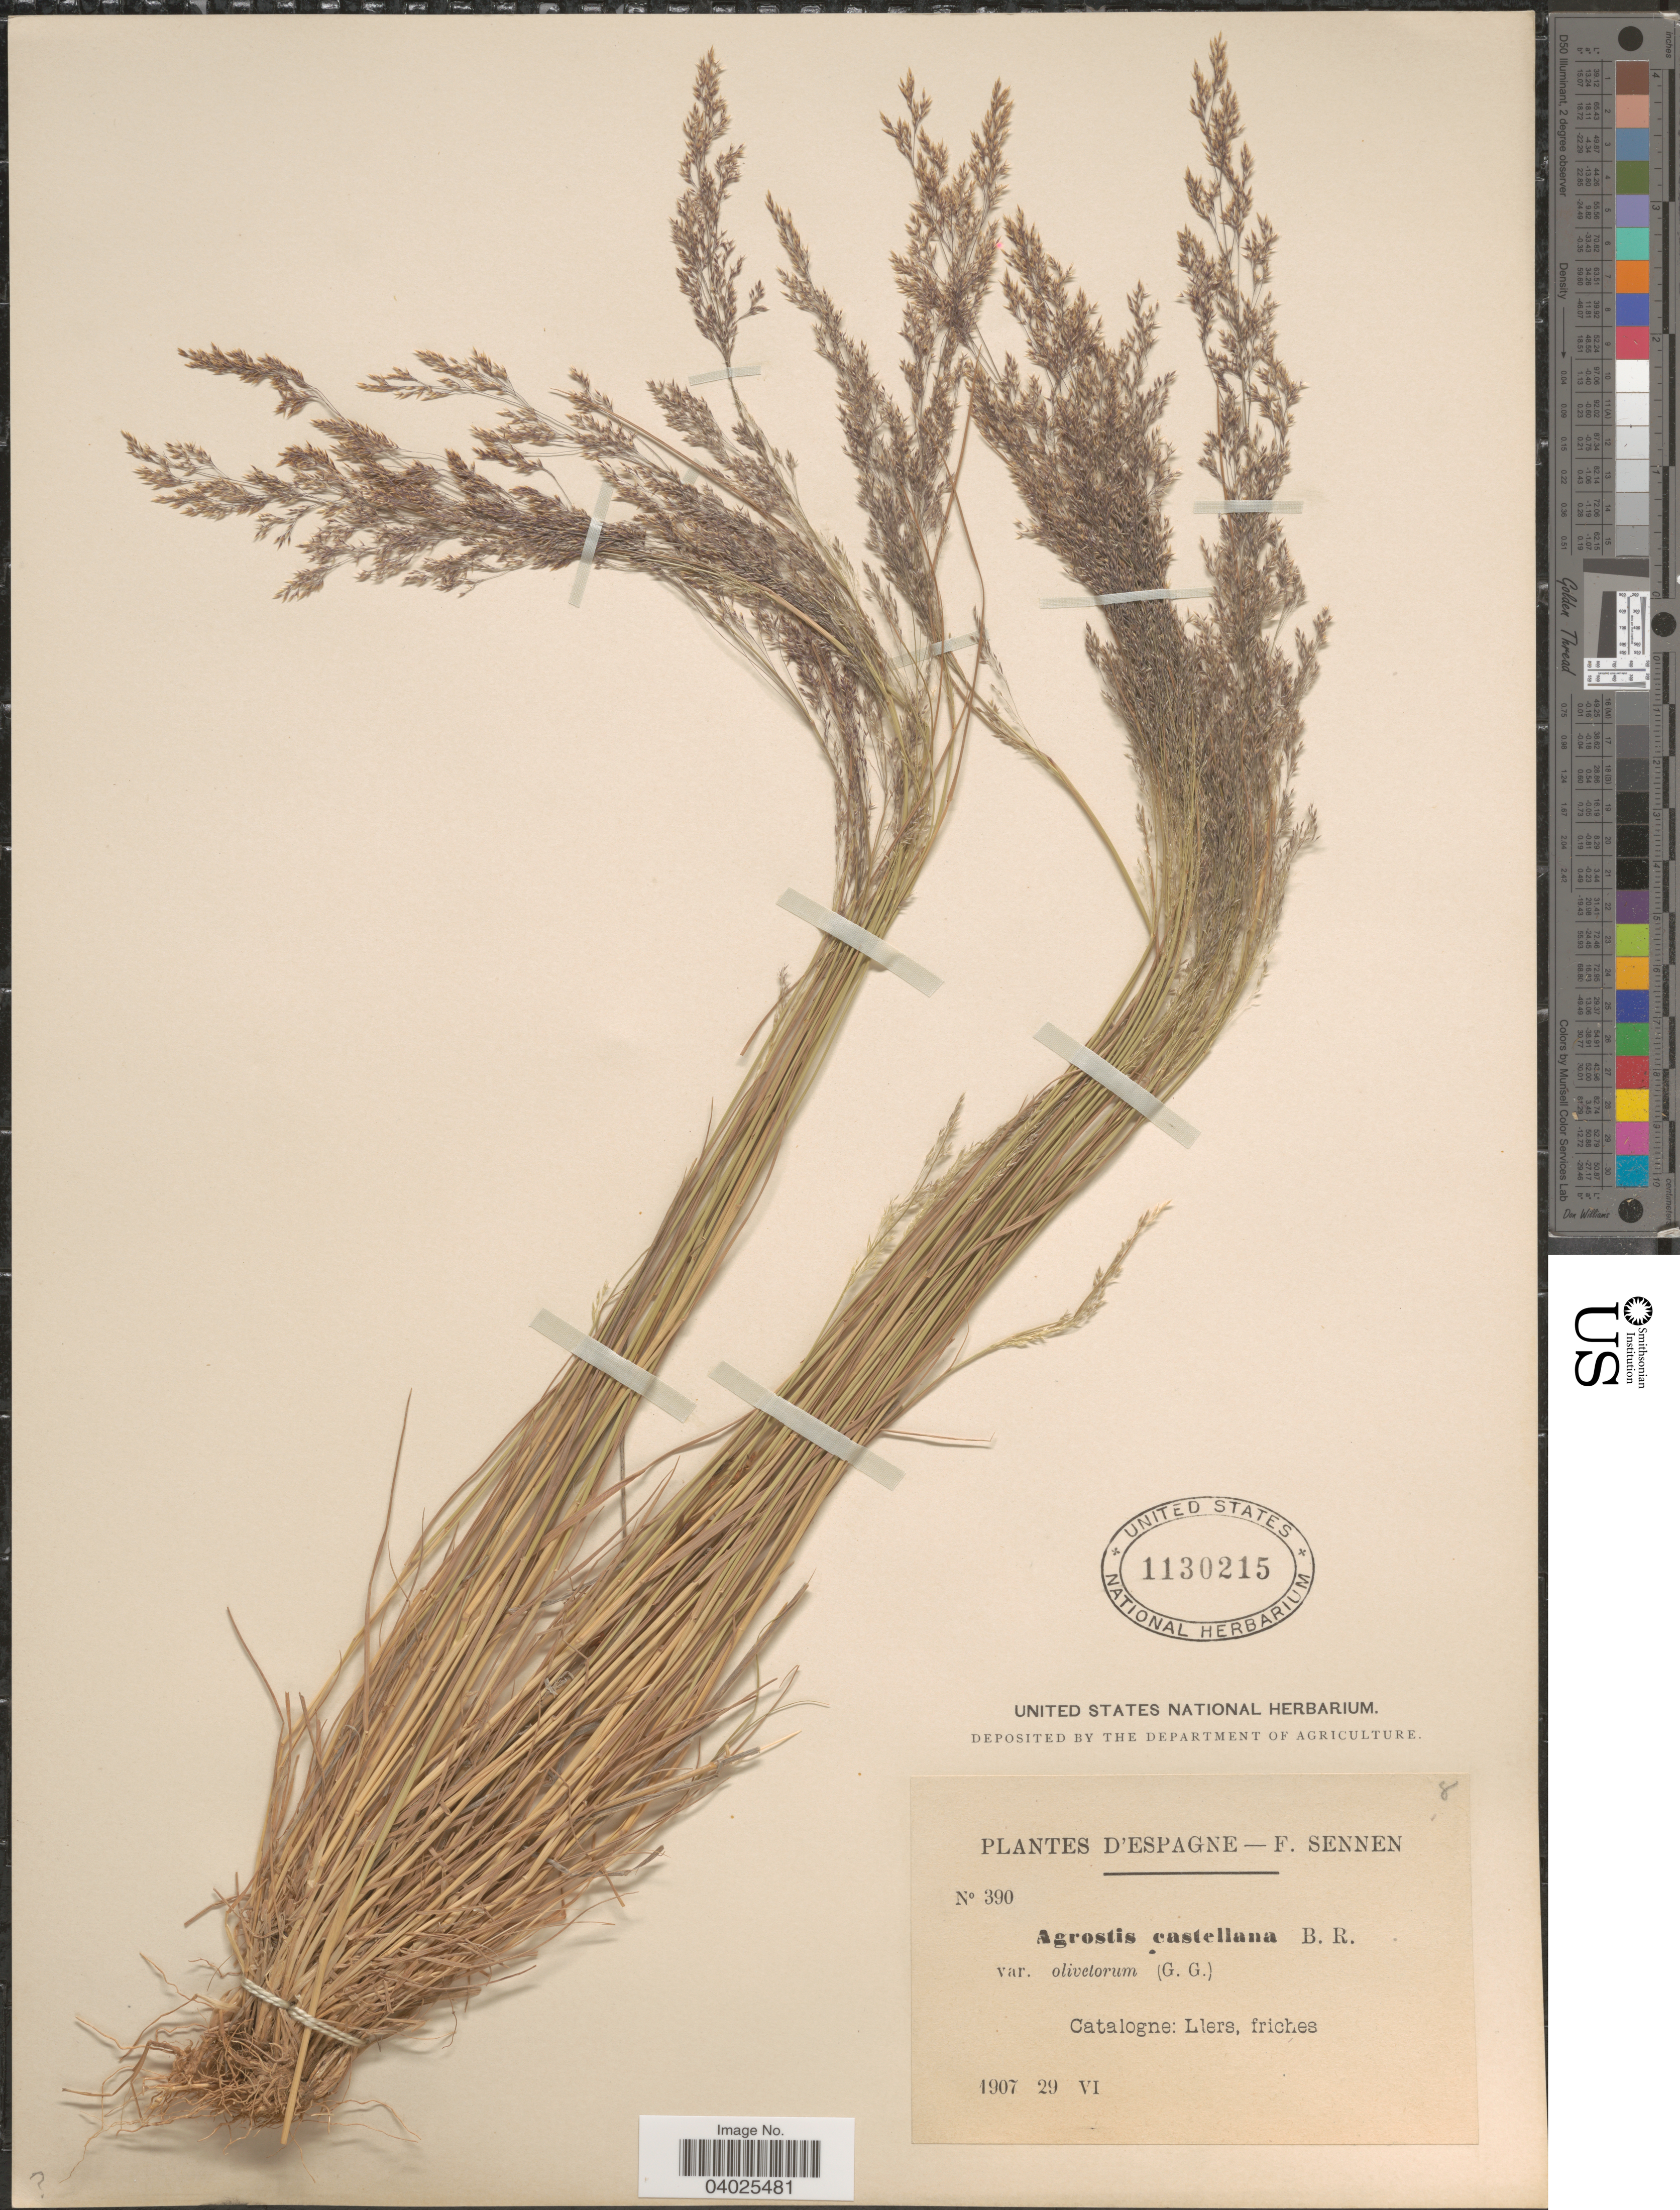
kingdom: Plantae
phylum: Tracheophyta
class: Liliopsida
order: Poales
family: Poaceae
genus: Agrostis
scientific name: Agrostis castellana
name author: Boiss. & Reut.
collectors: E. Sennen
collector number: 390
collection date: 1907-06-29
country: Spain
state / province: Catalunya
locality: Espagne. Catalogne: Llers, friches.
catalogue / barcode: US 1130215